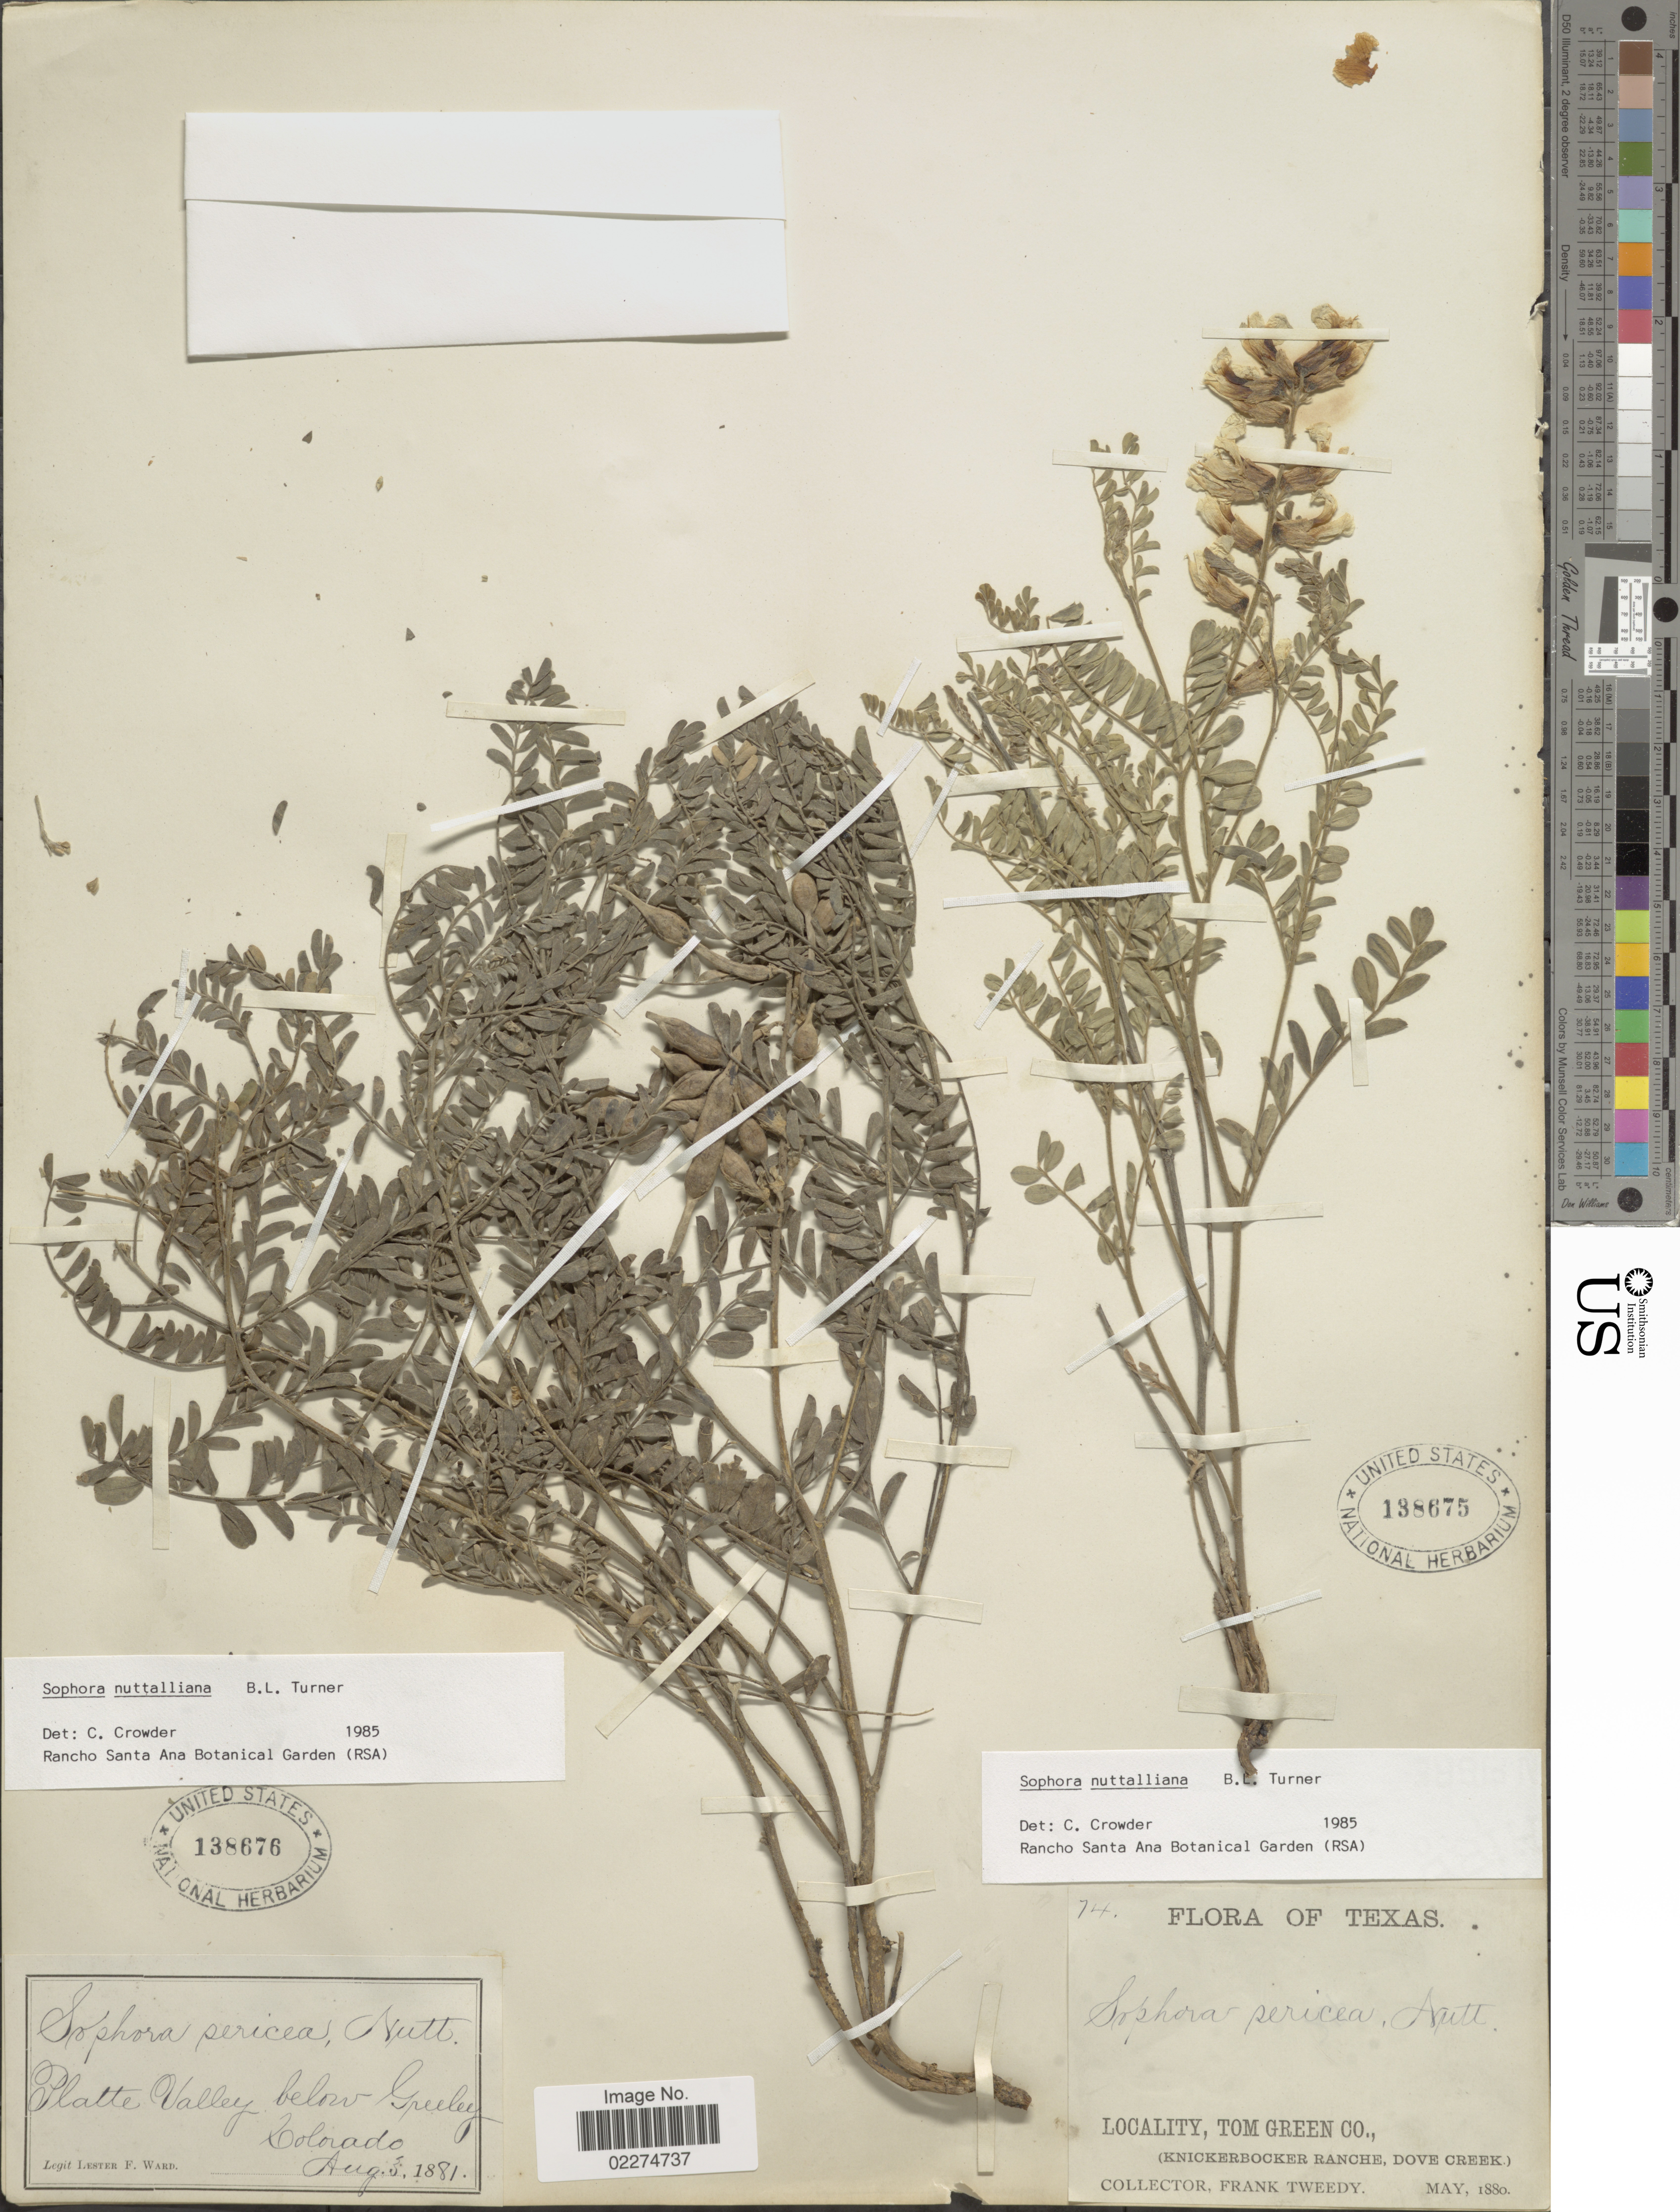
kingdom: Plantae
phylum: Tracheophyta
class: Magnoliopsida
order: Fabales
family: Fabaceae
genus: Sophora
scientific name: Sophora nuttalliana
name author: B.L. Turner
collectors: F. Tweedy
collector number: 74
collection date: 1880-05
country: United States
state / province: Texas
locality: Tom Green Co., (Knickerbocker Ranche, Dove Creek)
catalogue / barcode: US 138675-2